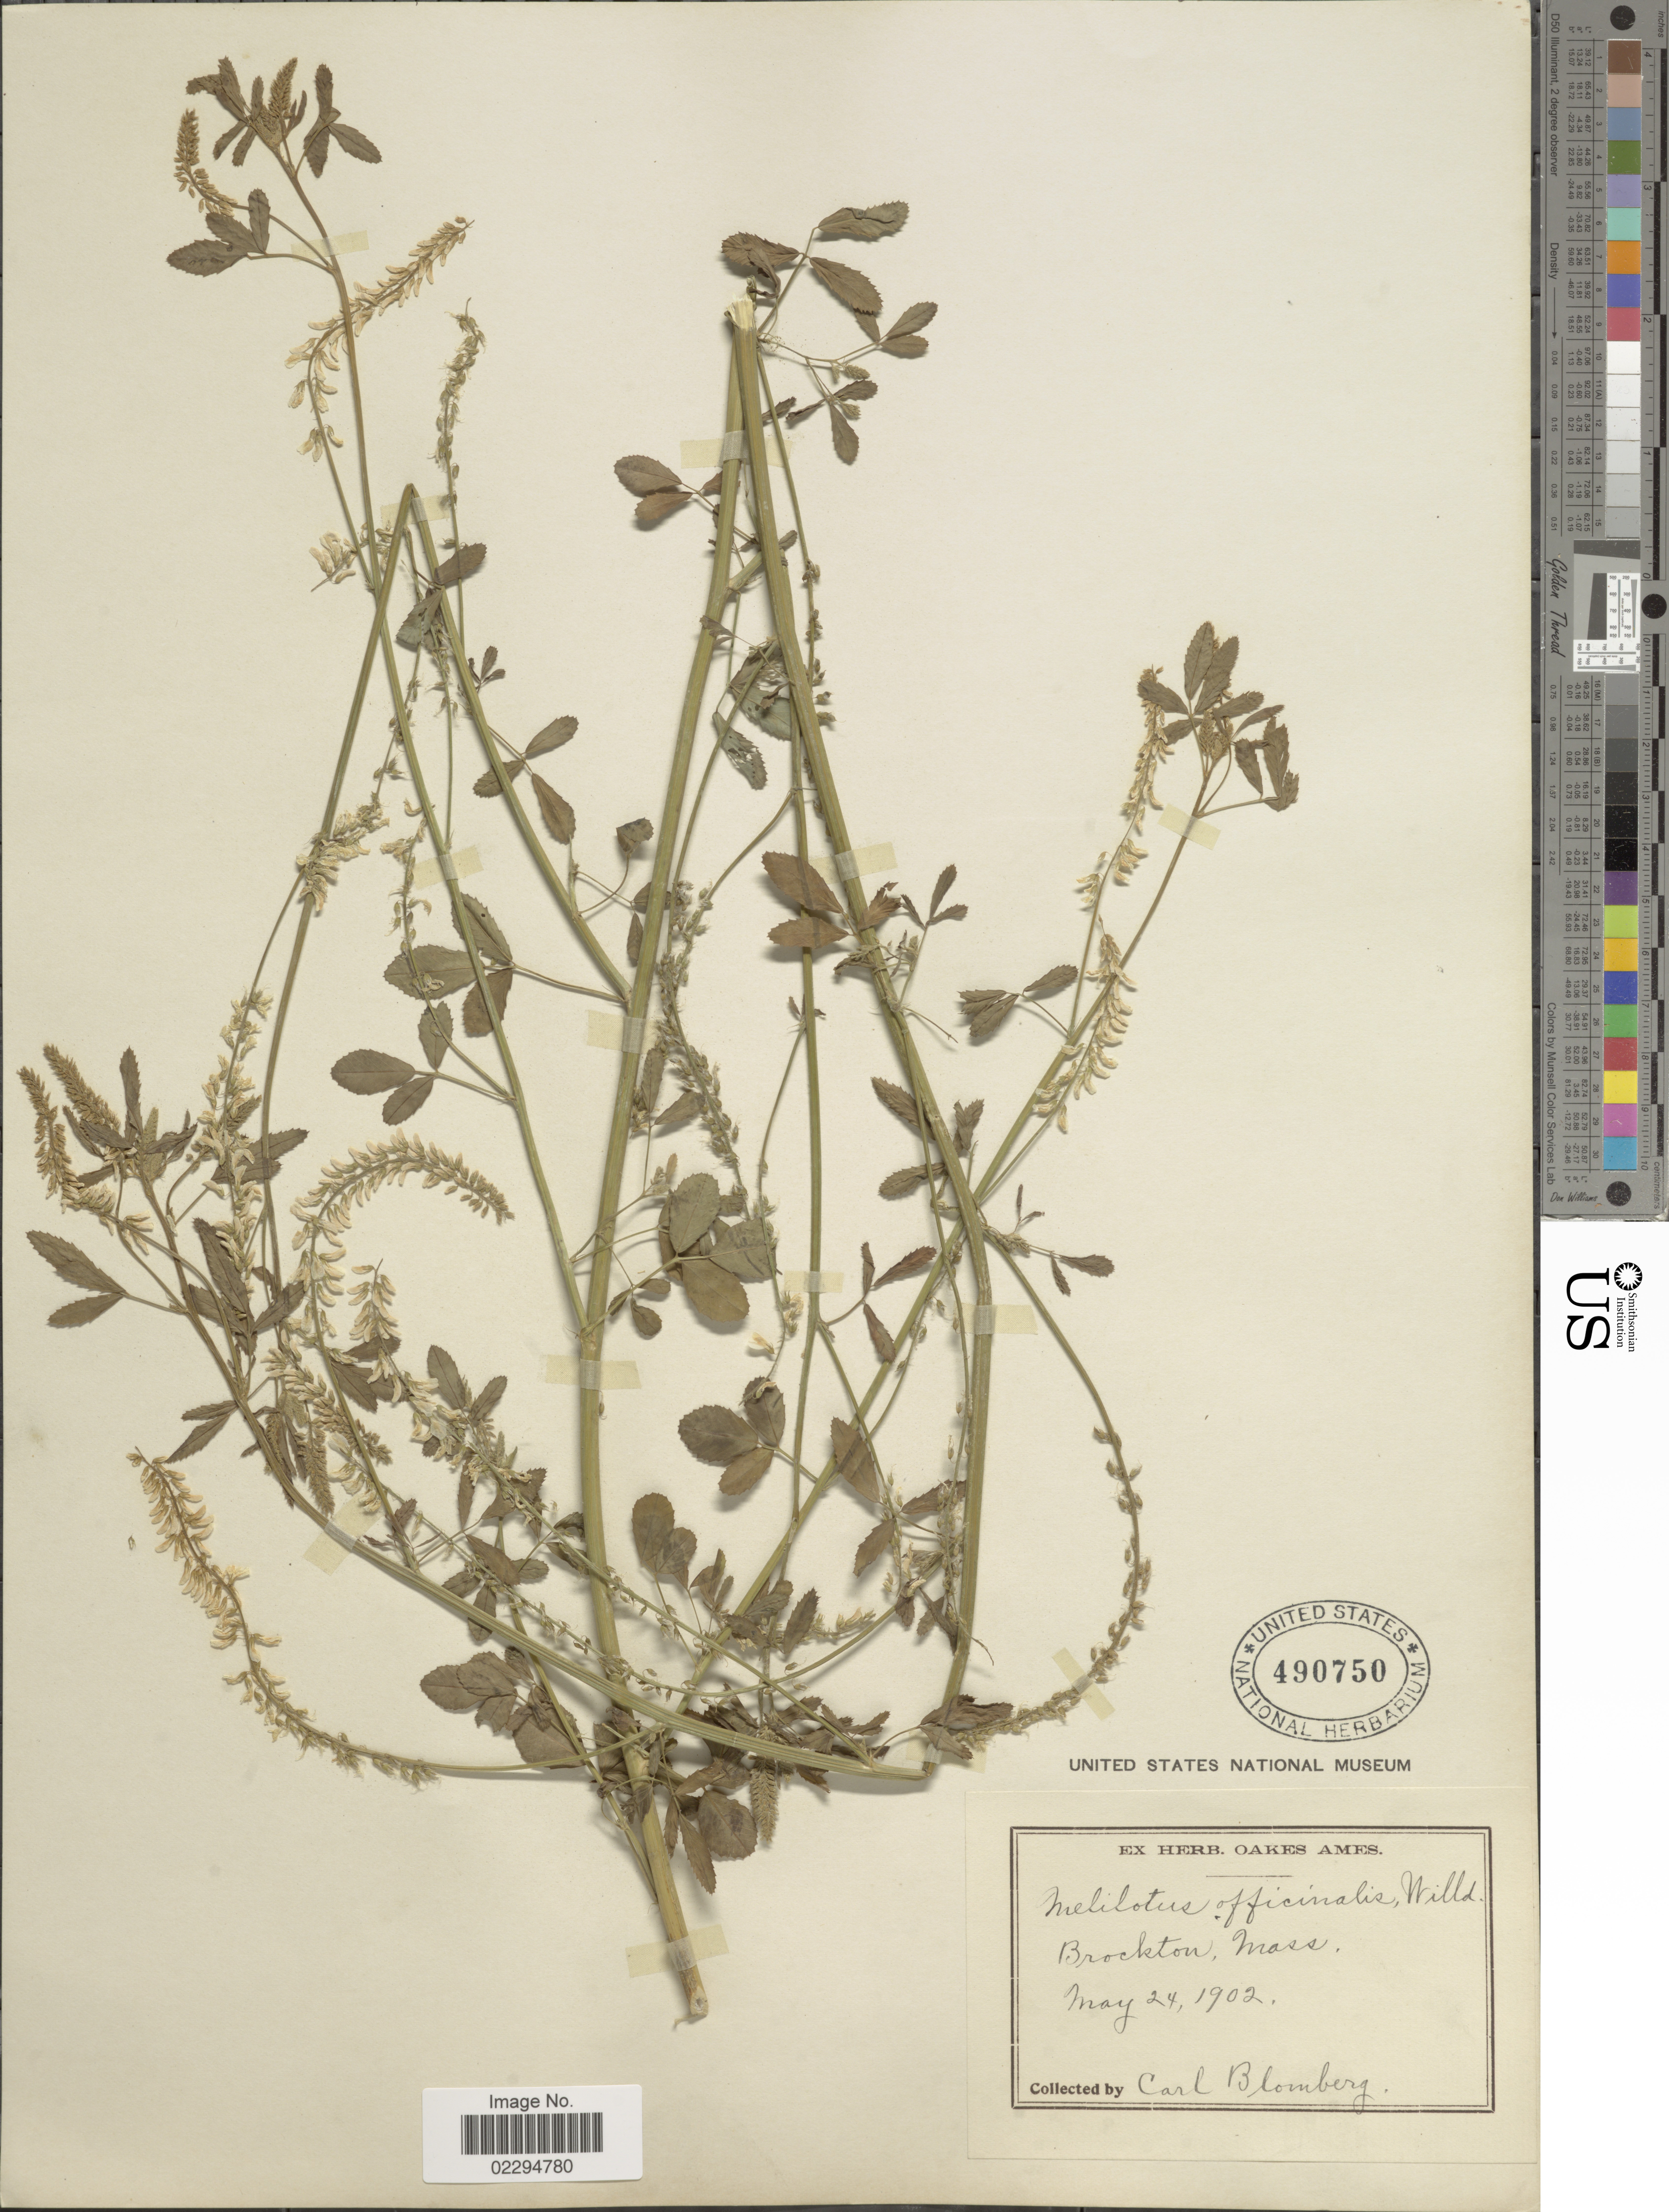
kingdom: Plantae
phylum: Tracheophyta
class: Magnoliopsida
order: Fabales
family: Fabaceae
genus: Melilotus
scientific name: Melilotus officinalis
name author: (L.) Lam.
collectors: A. Blomberg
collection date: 1902-05-24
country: United States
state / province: Massachusetts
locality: Brockton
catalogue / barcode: US 490750